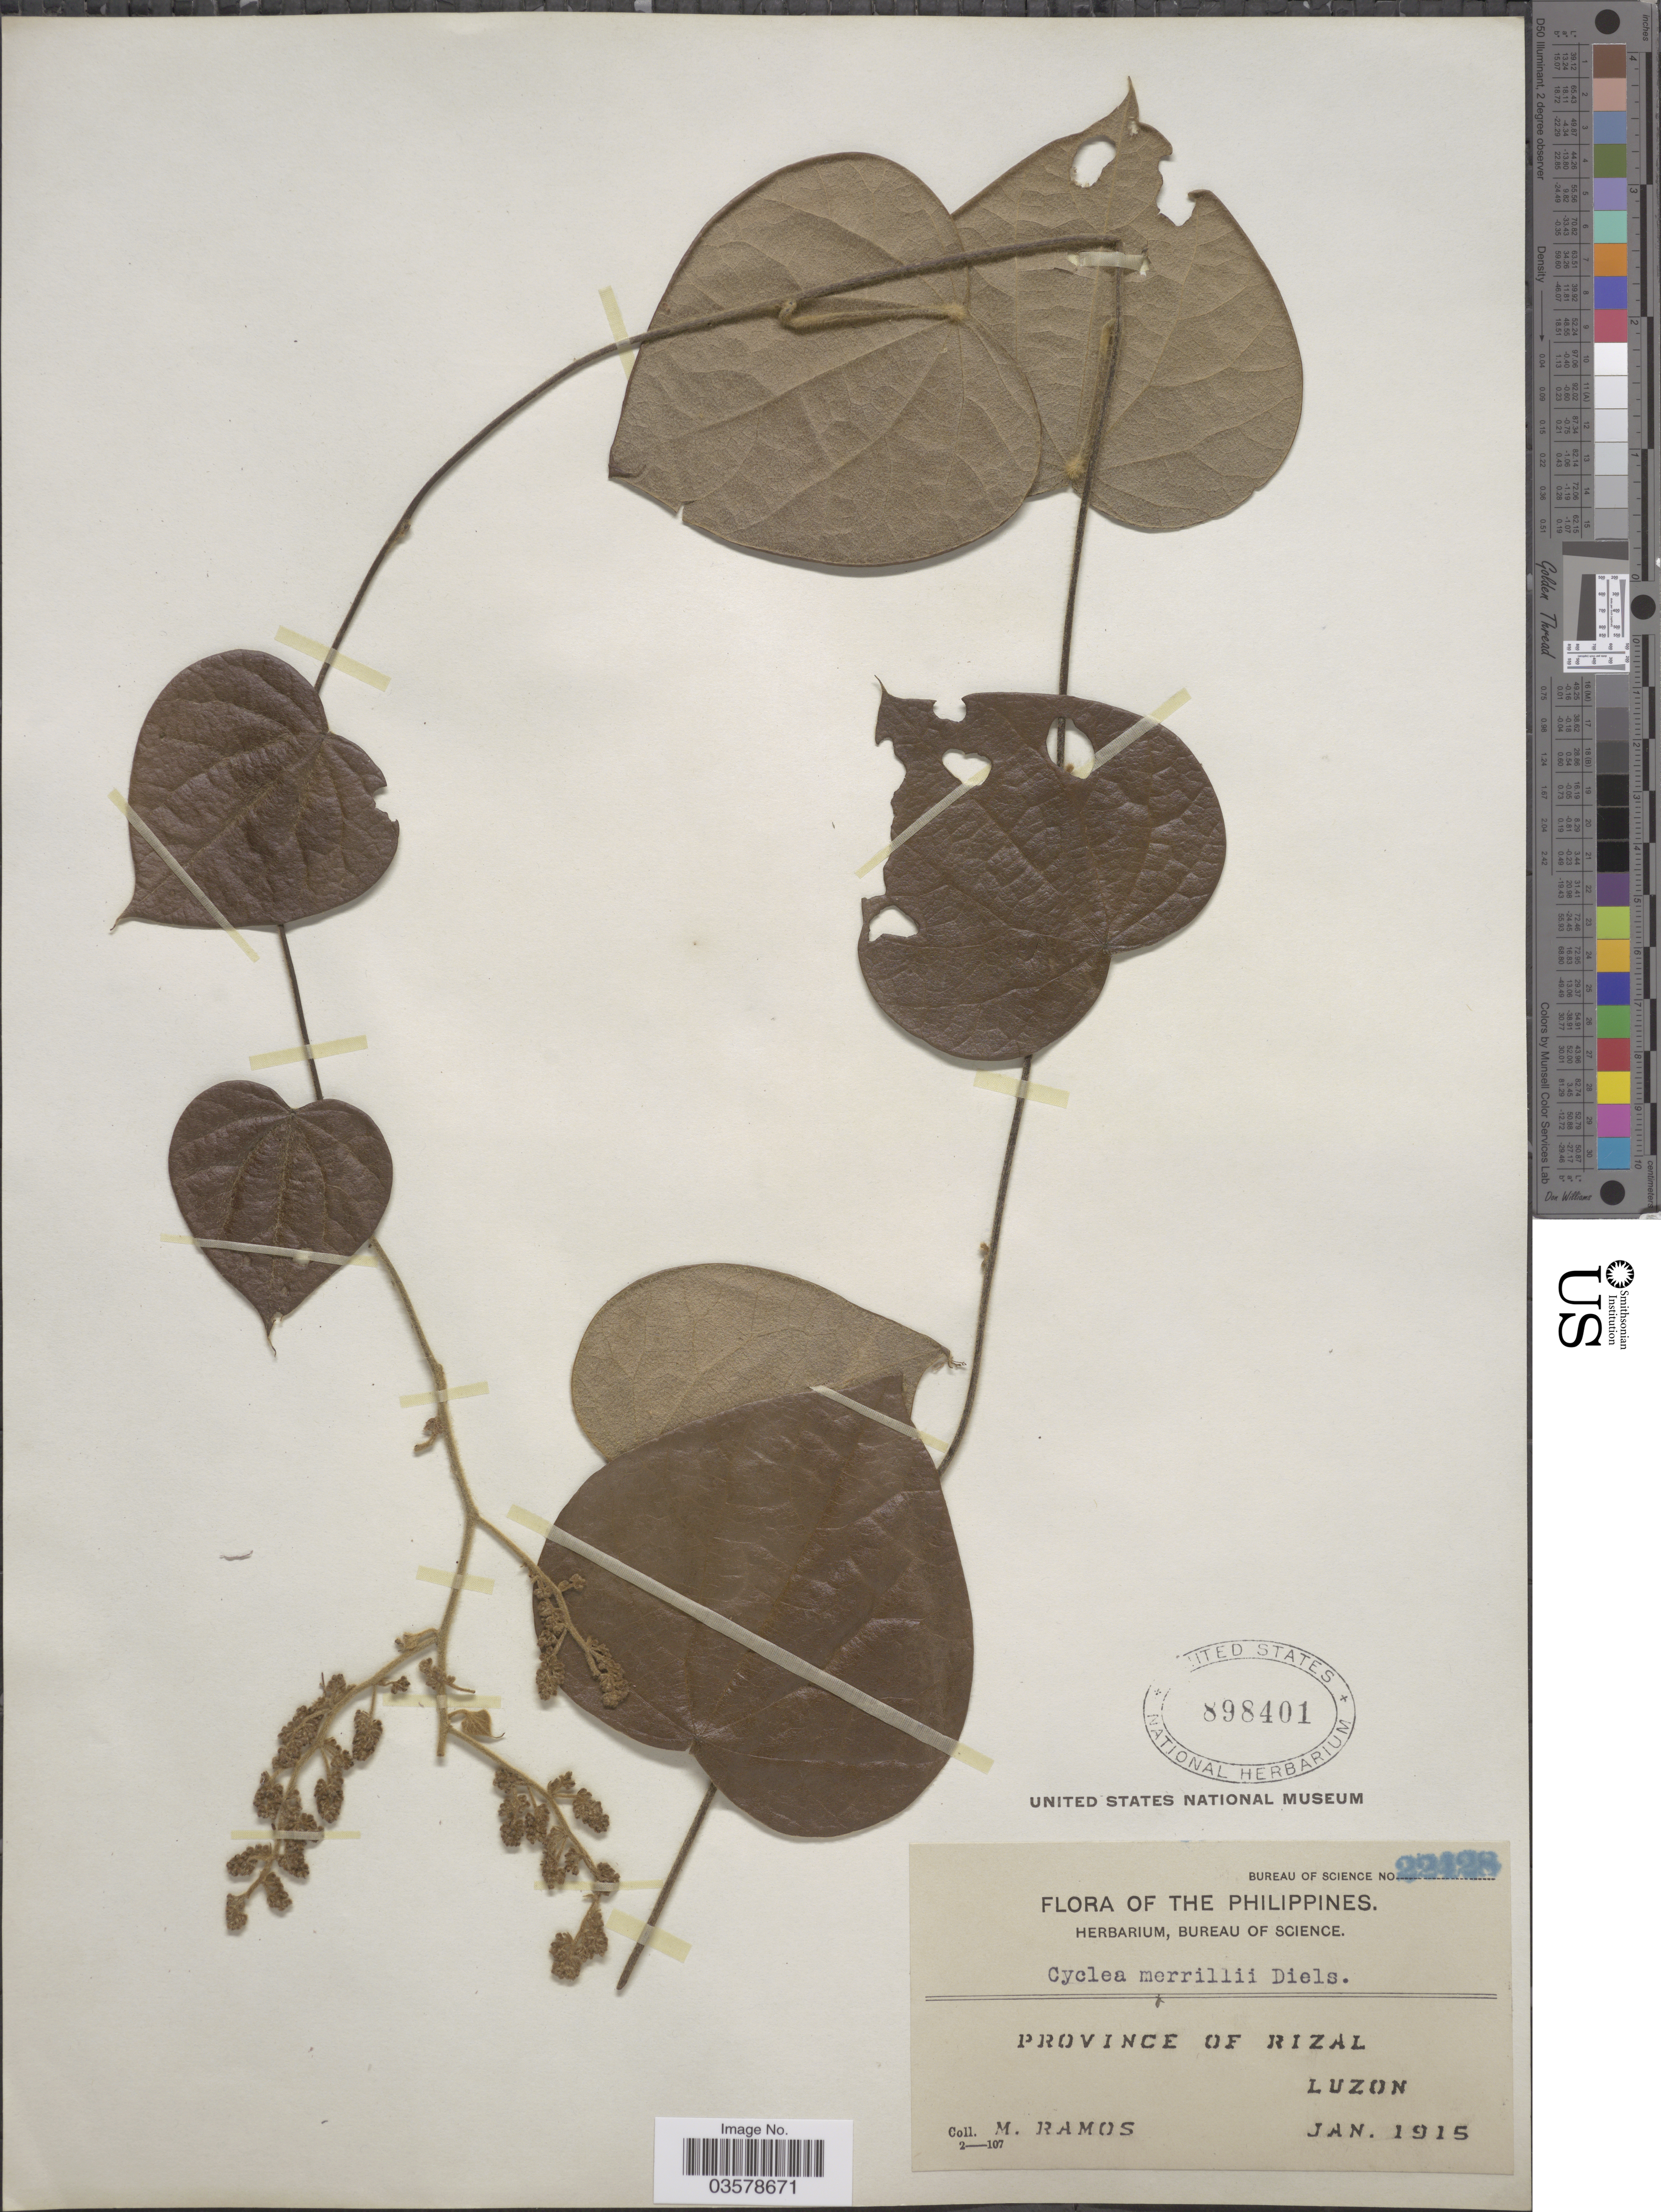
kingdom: Plantae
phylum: Tracheophyta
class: Magnoliopsida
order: Ranunculales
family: Menispermaceae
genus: Cyclea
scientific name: Cyclea merrillii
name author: Diels in Engl.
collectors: M. Ramos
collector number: Bureau of Science 22428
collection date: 1915-01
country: Philippines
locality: Province of Rizal. Luzon.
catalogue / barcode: US 898401